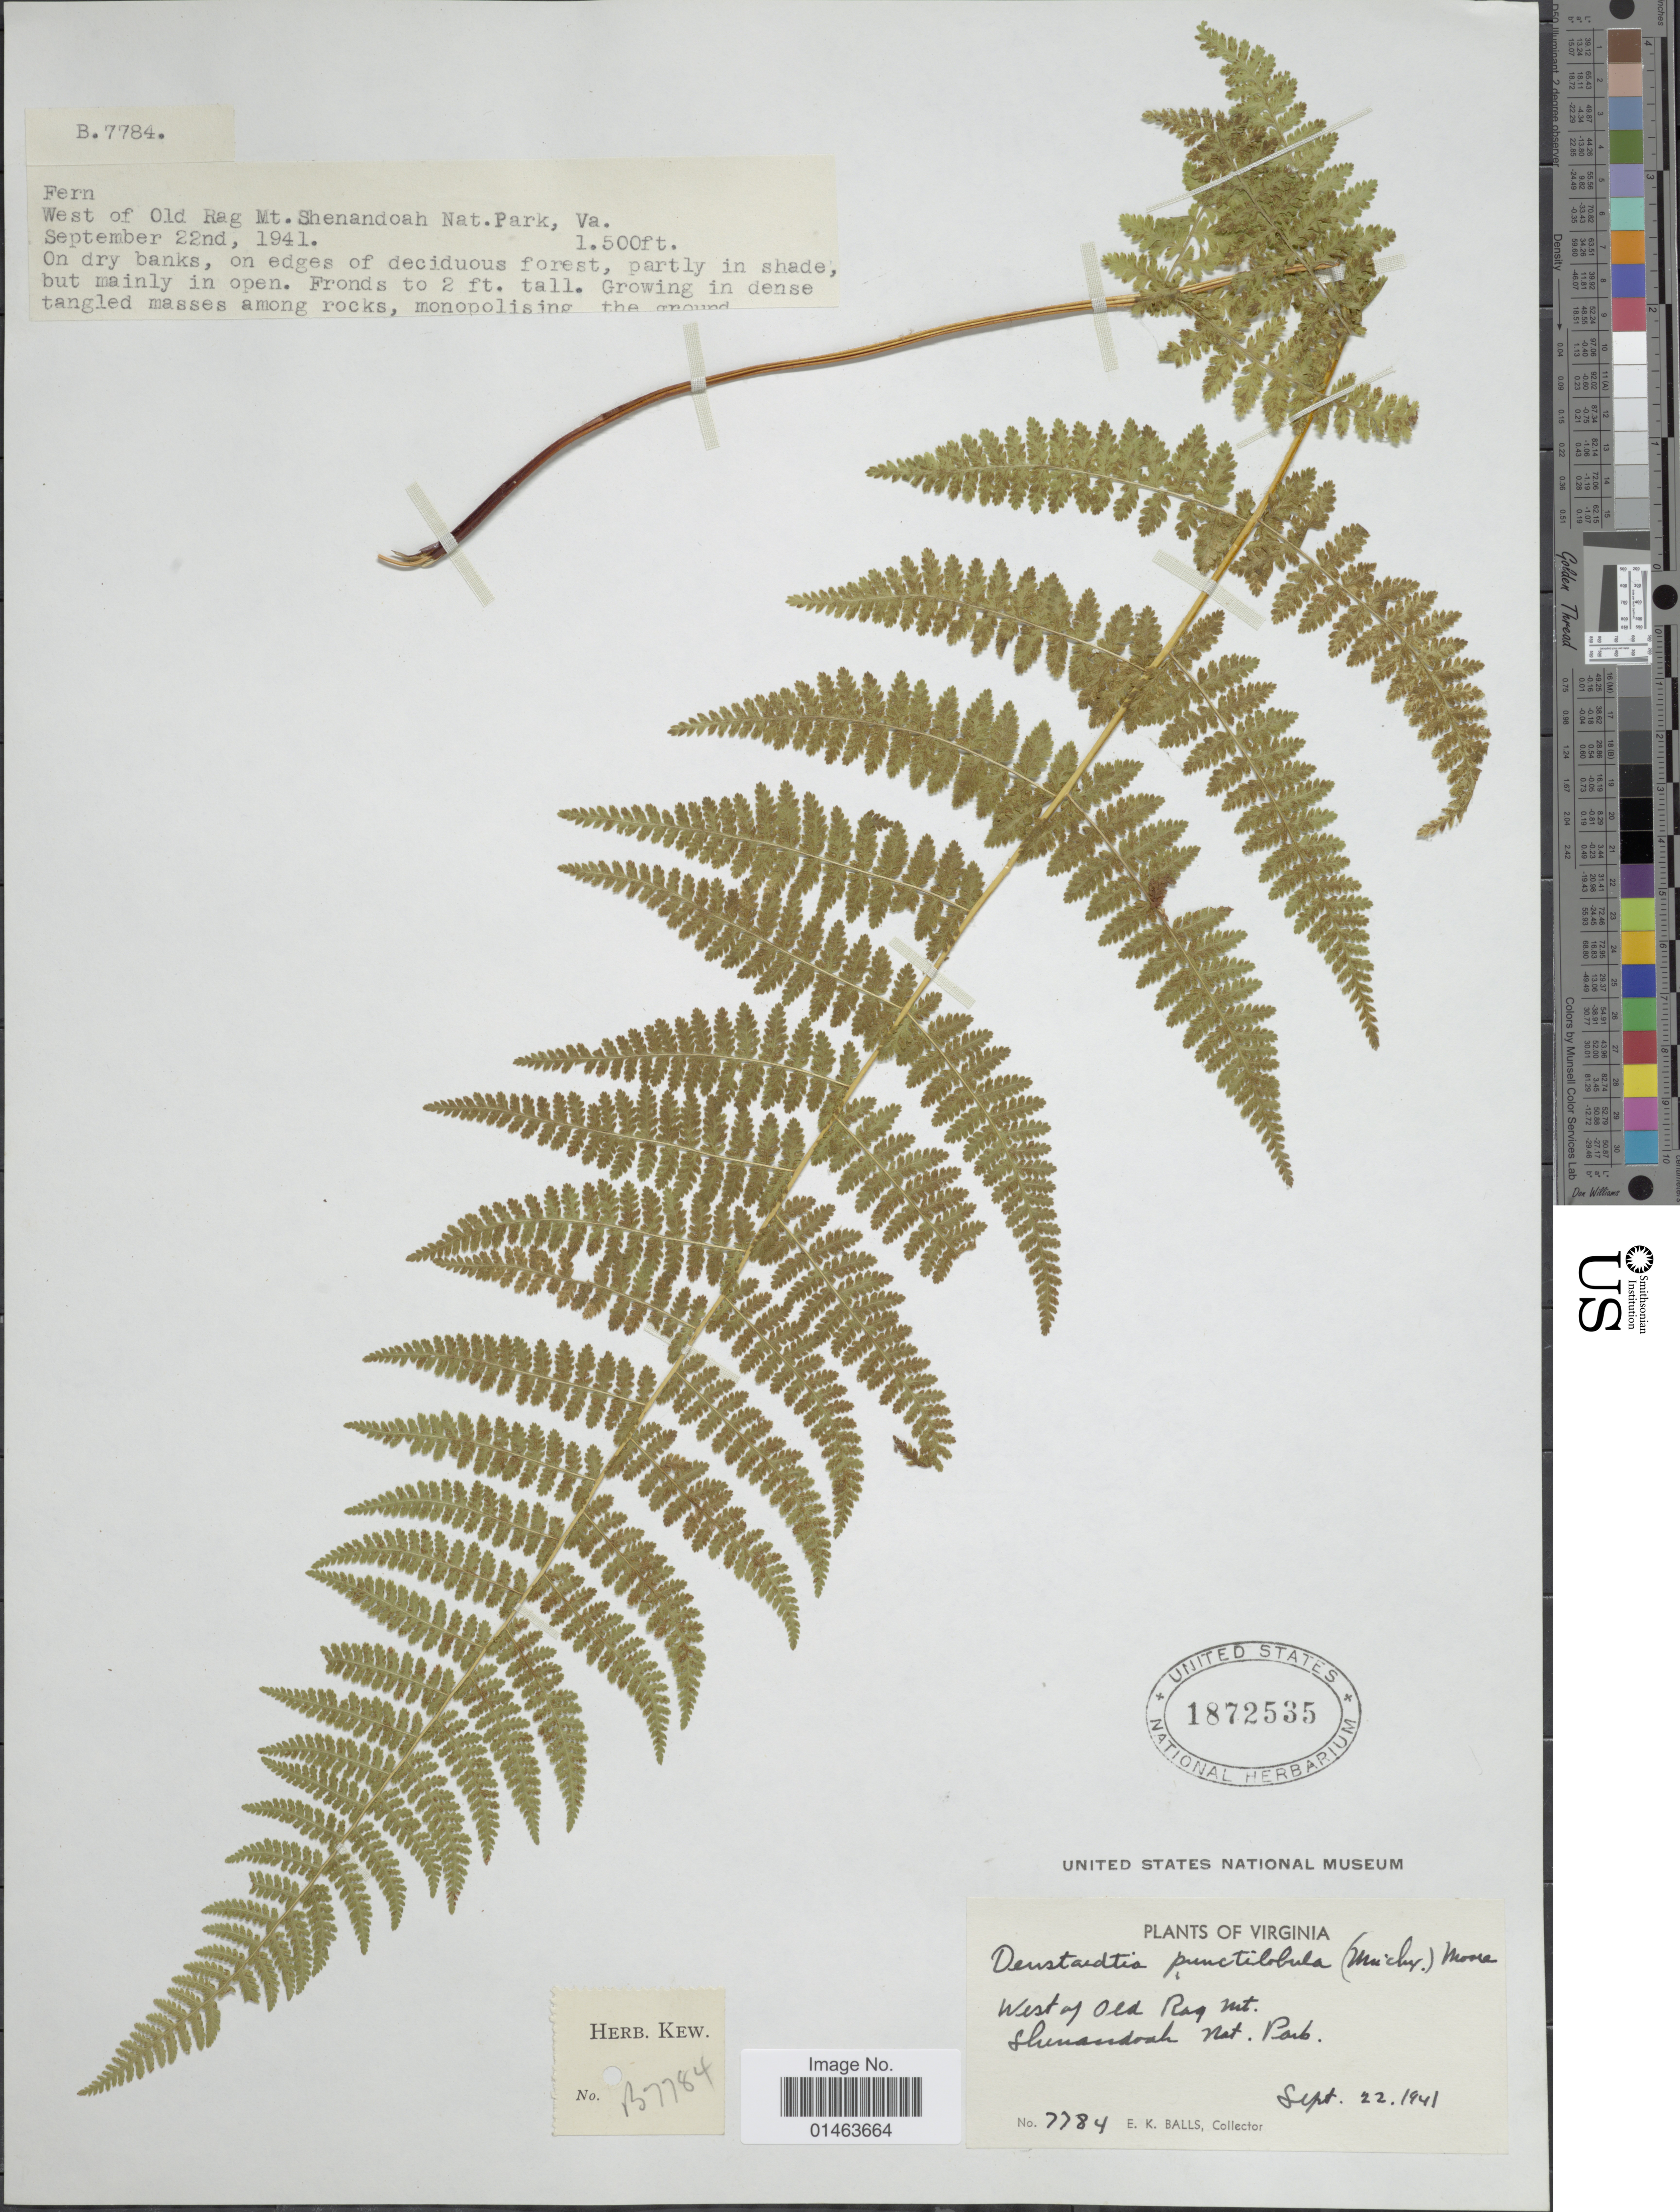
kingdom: Plantae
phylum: Tracheophyta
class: Polypodiopsida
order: Polypodiales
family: Dennstaedtiaceae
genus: Dennstaedtia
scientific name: Dennstaedtia punctilobula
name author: (Michx.) T. Moore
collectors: E. K. Balls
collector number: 7784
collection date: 1941-09-22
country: United States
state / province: Virginia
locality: Shenandoah National Park. West of Old Rag Mt.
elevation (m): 457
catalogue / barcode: US 1872535